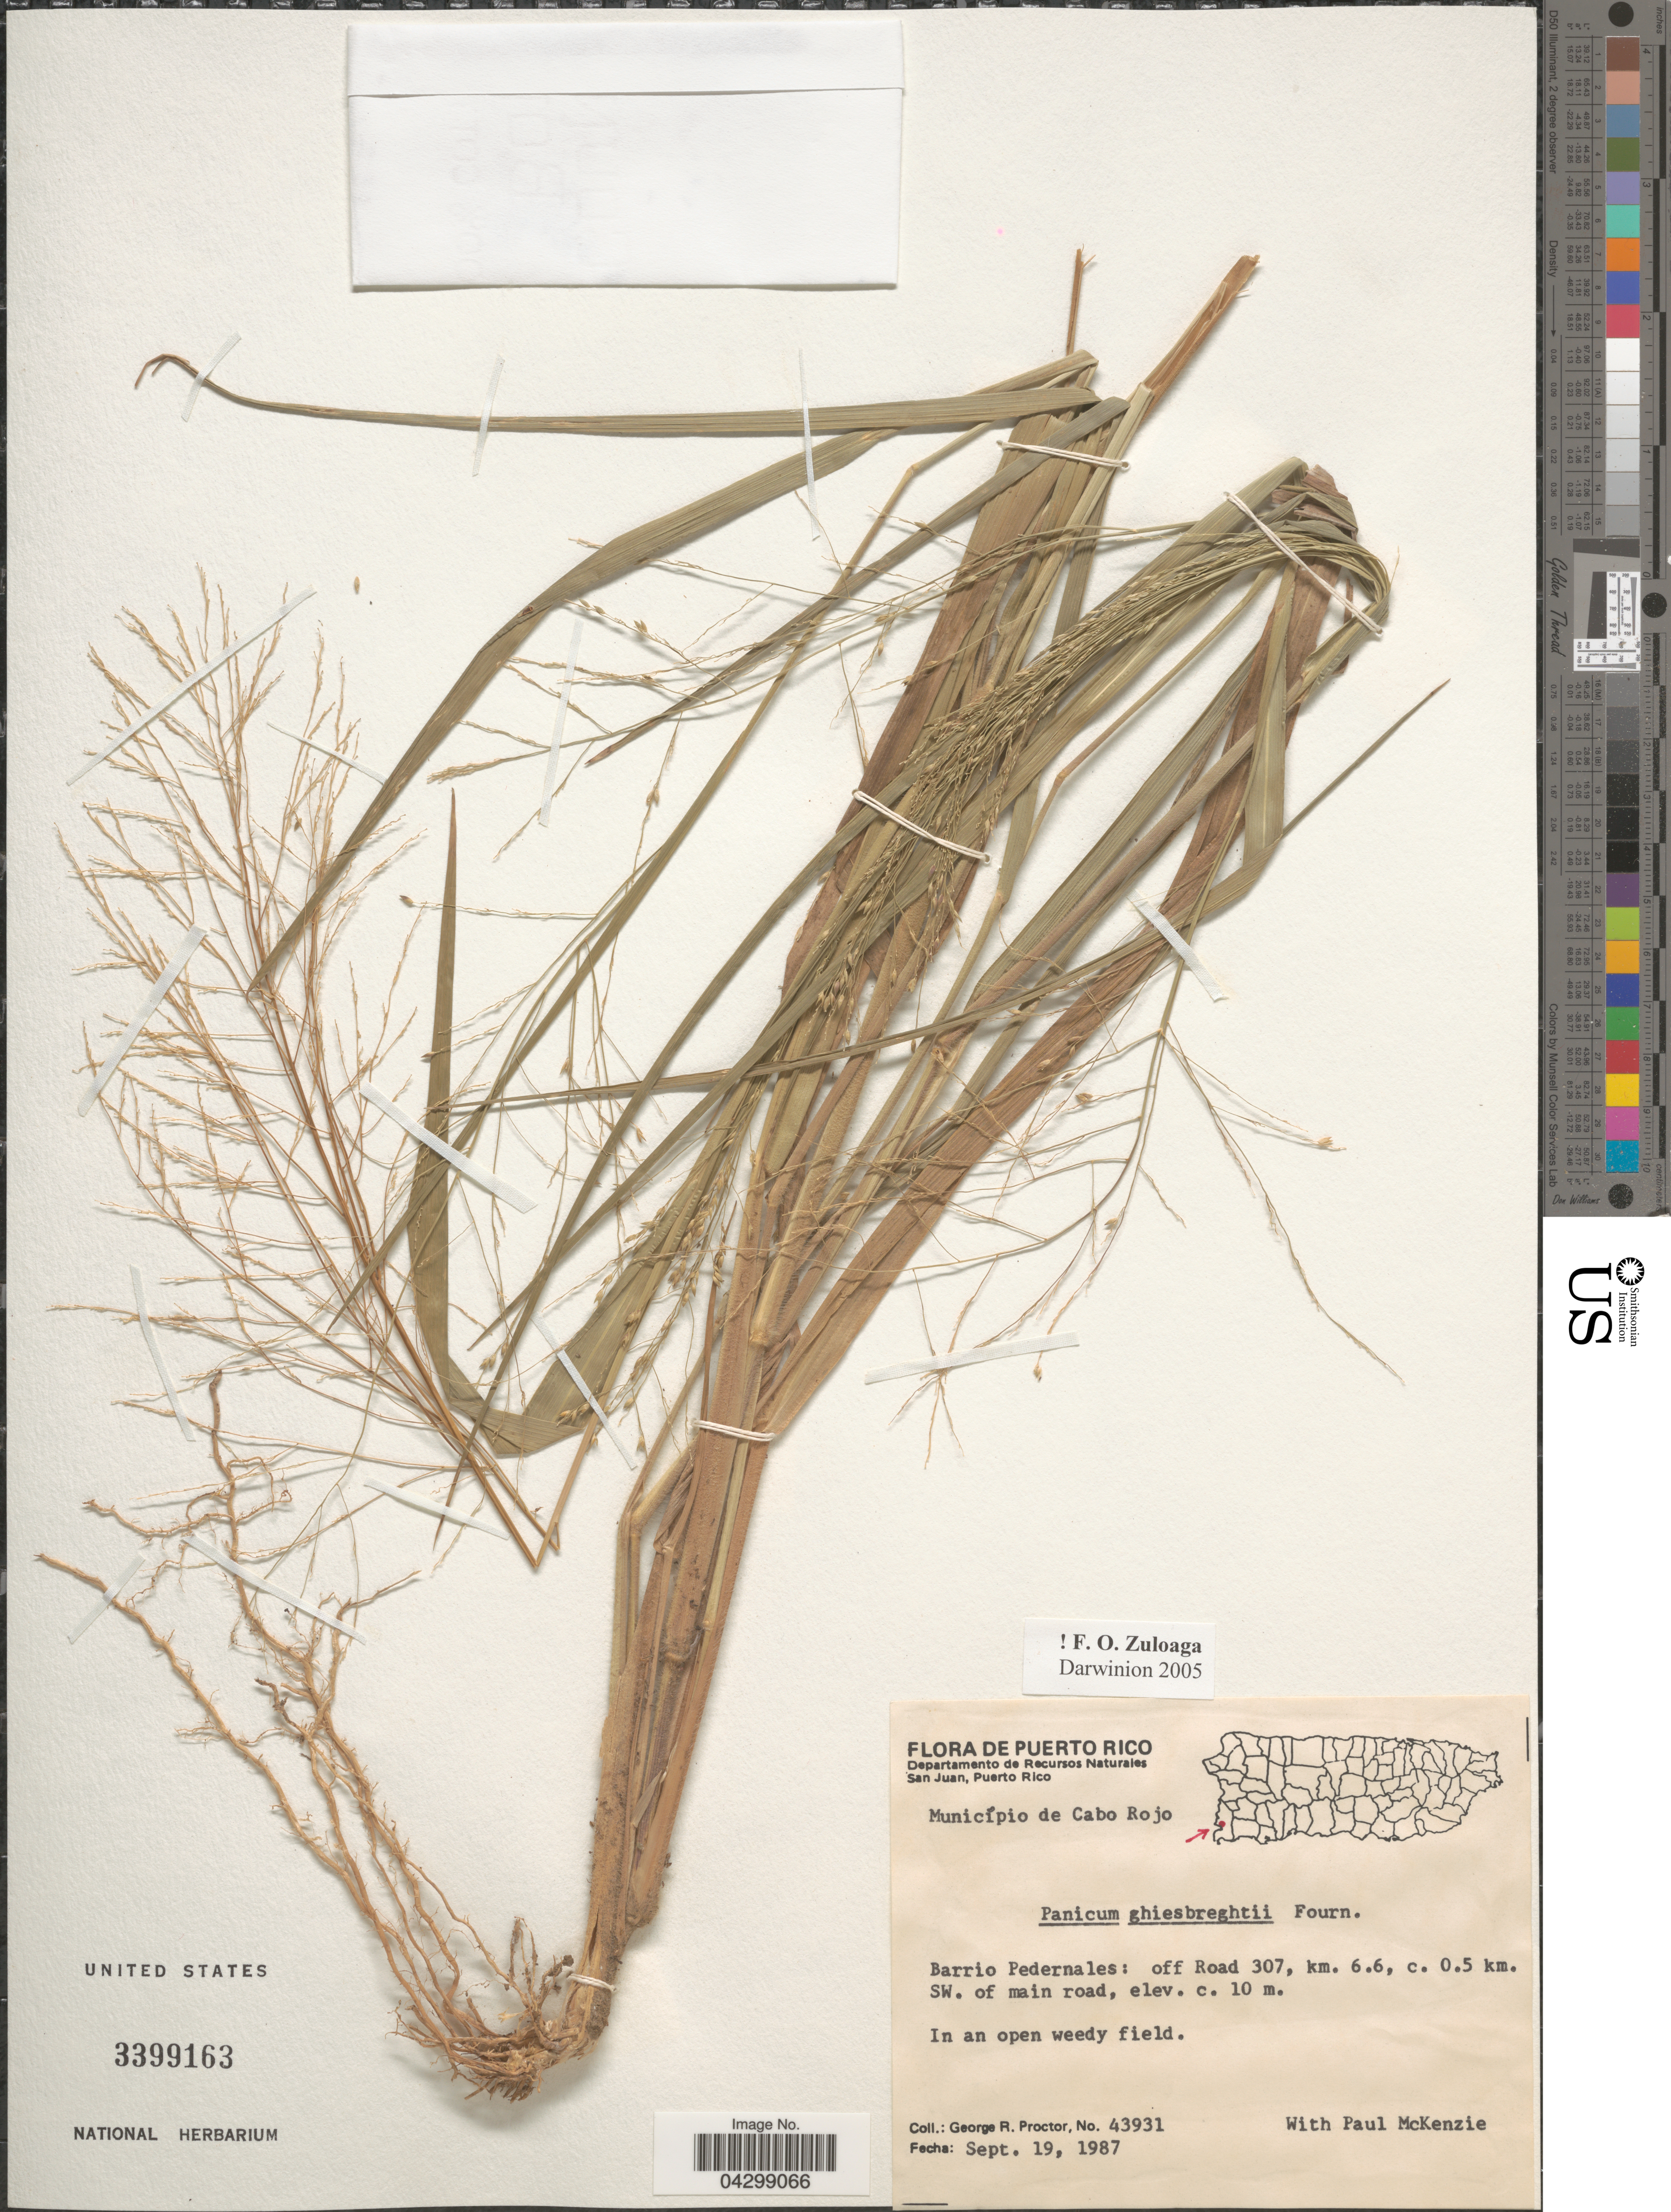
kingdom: Plantae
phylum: Tracheophyta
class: Liliopsida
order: Poales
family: Poaceae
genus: Panicum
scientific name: Panicum ghiesbreghtii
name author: E. Fourn.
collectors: G. R. Proctor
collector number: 43931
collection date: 1987-09-19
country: Puerto Rico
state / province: Çabo Rojo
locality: Município de Cabo Rojo. Barrio Pedernales: off Road 307, km 6.6, c. 0.5 km. SW. of main road.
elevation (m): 10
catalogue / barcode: US 3399163